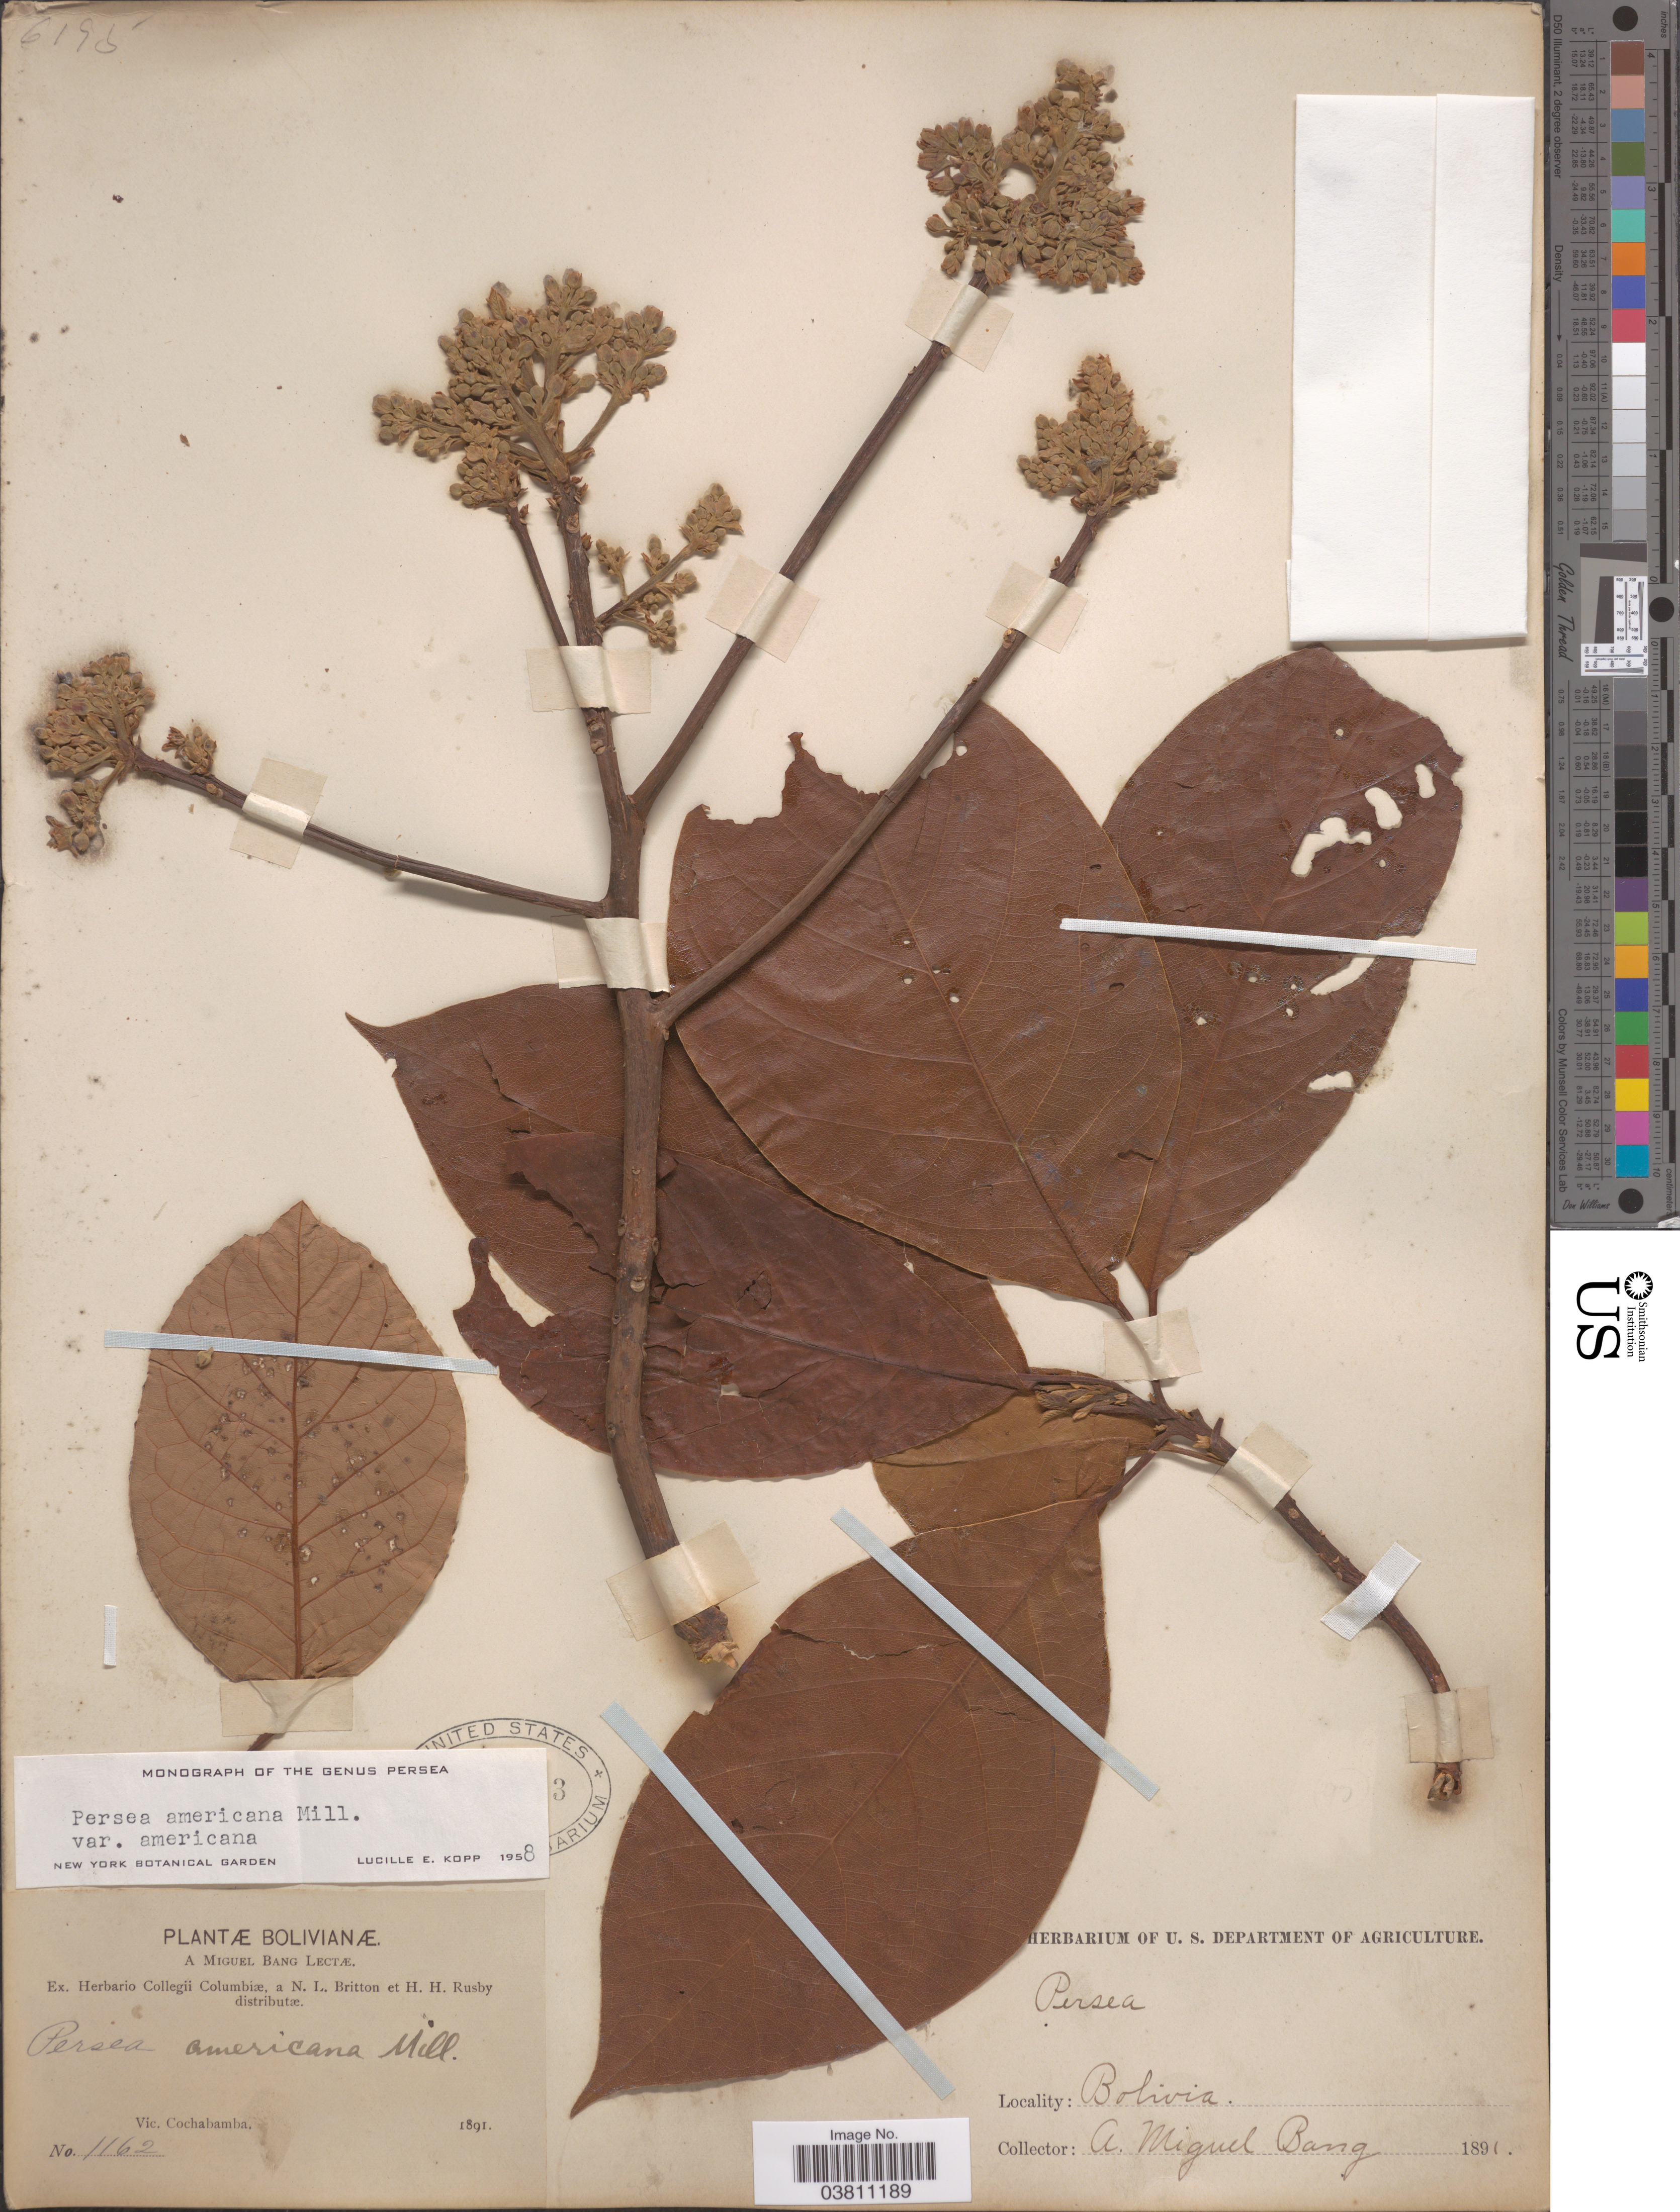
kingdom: Plantae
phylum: Tracheophyta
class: Magnoliopsida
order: Laurales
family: Lauraceae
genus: Persea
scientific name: Persea americana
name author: Mill.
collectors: M. Bang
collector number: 1162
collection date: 1891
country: Bolivia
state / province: Cochabamba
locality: Vic. Cochabamba.